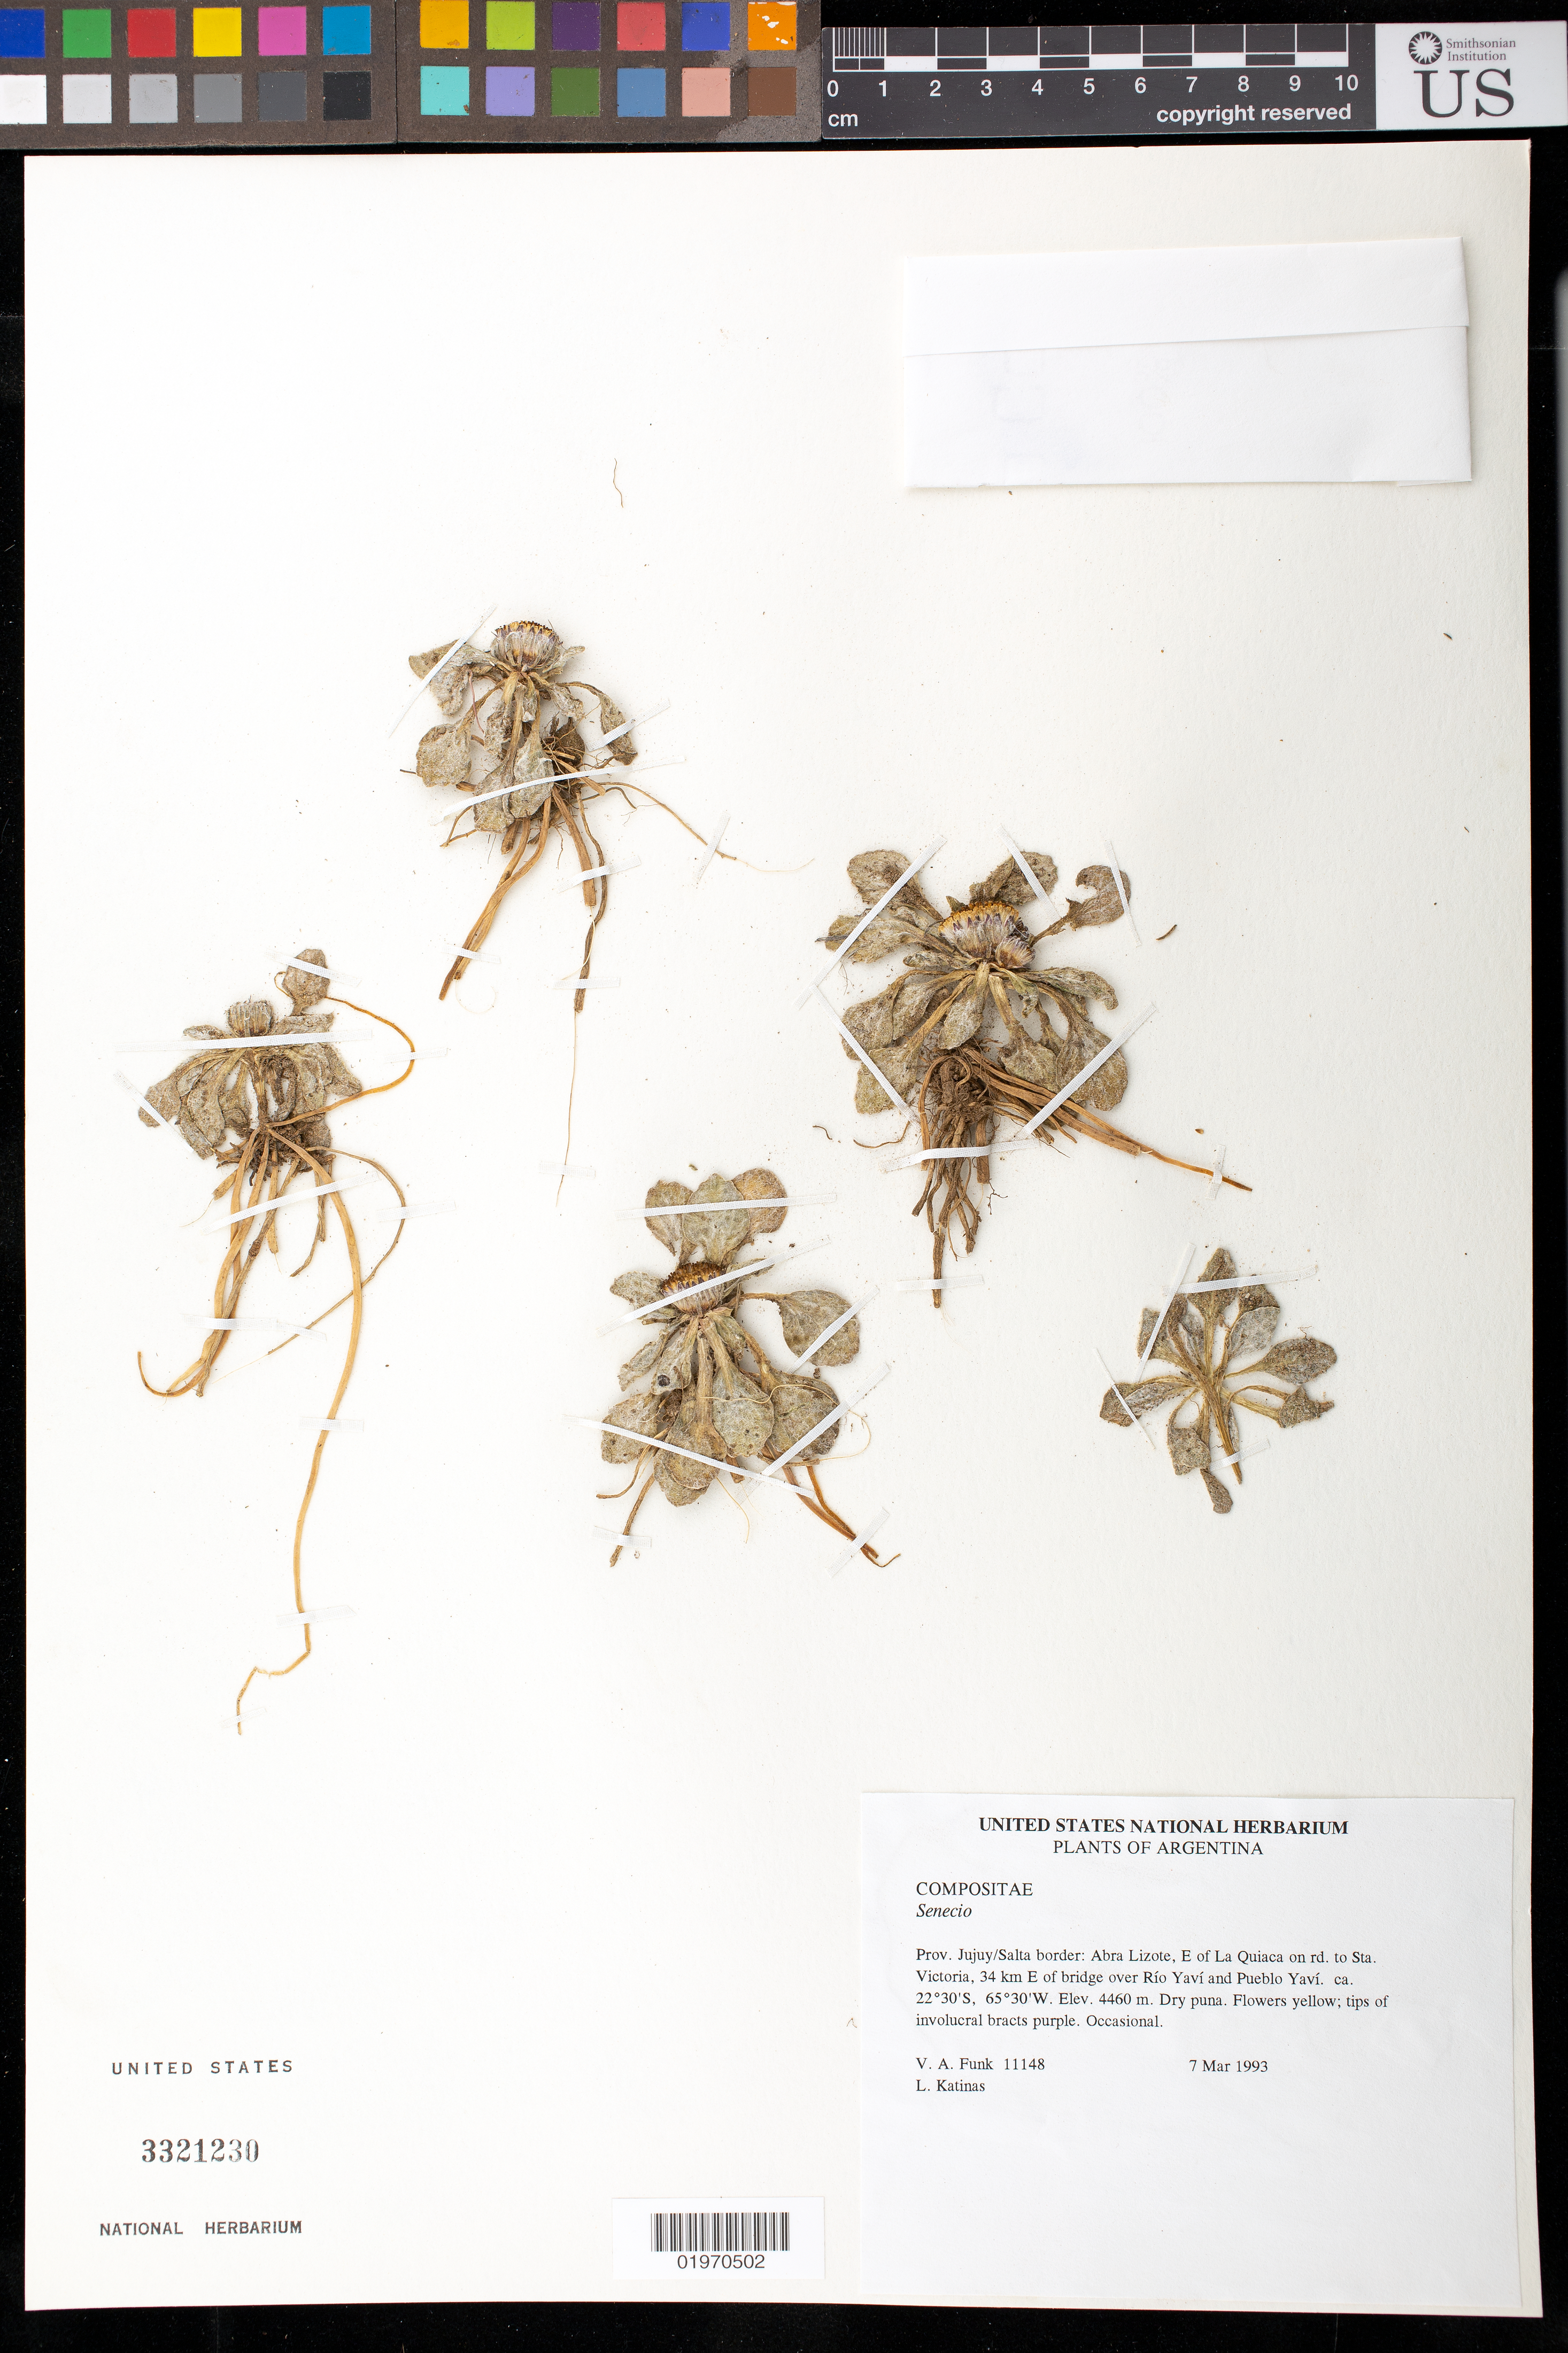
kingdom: Plantae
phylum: Tracheophyta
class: Magnoliopsida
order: Asterales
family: Asteraceae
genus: Senecio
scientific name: Senecio sp.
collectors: V. Funk & L. Katinas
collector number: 11148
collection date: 1993-03-07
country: Argentina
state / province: Salta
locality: Abra Lizote, E of La Quiaca on rd. to Sta. Victoria, 34 km E of bridge over Río Yaví and Pueblo Yaví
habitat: Dry puna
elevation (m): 4460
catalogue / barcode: US 3321230